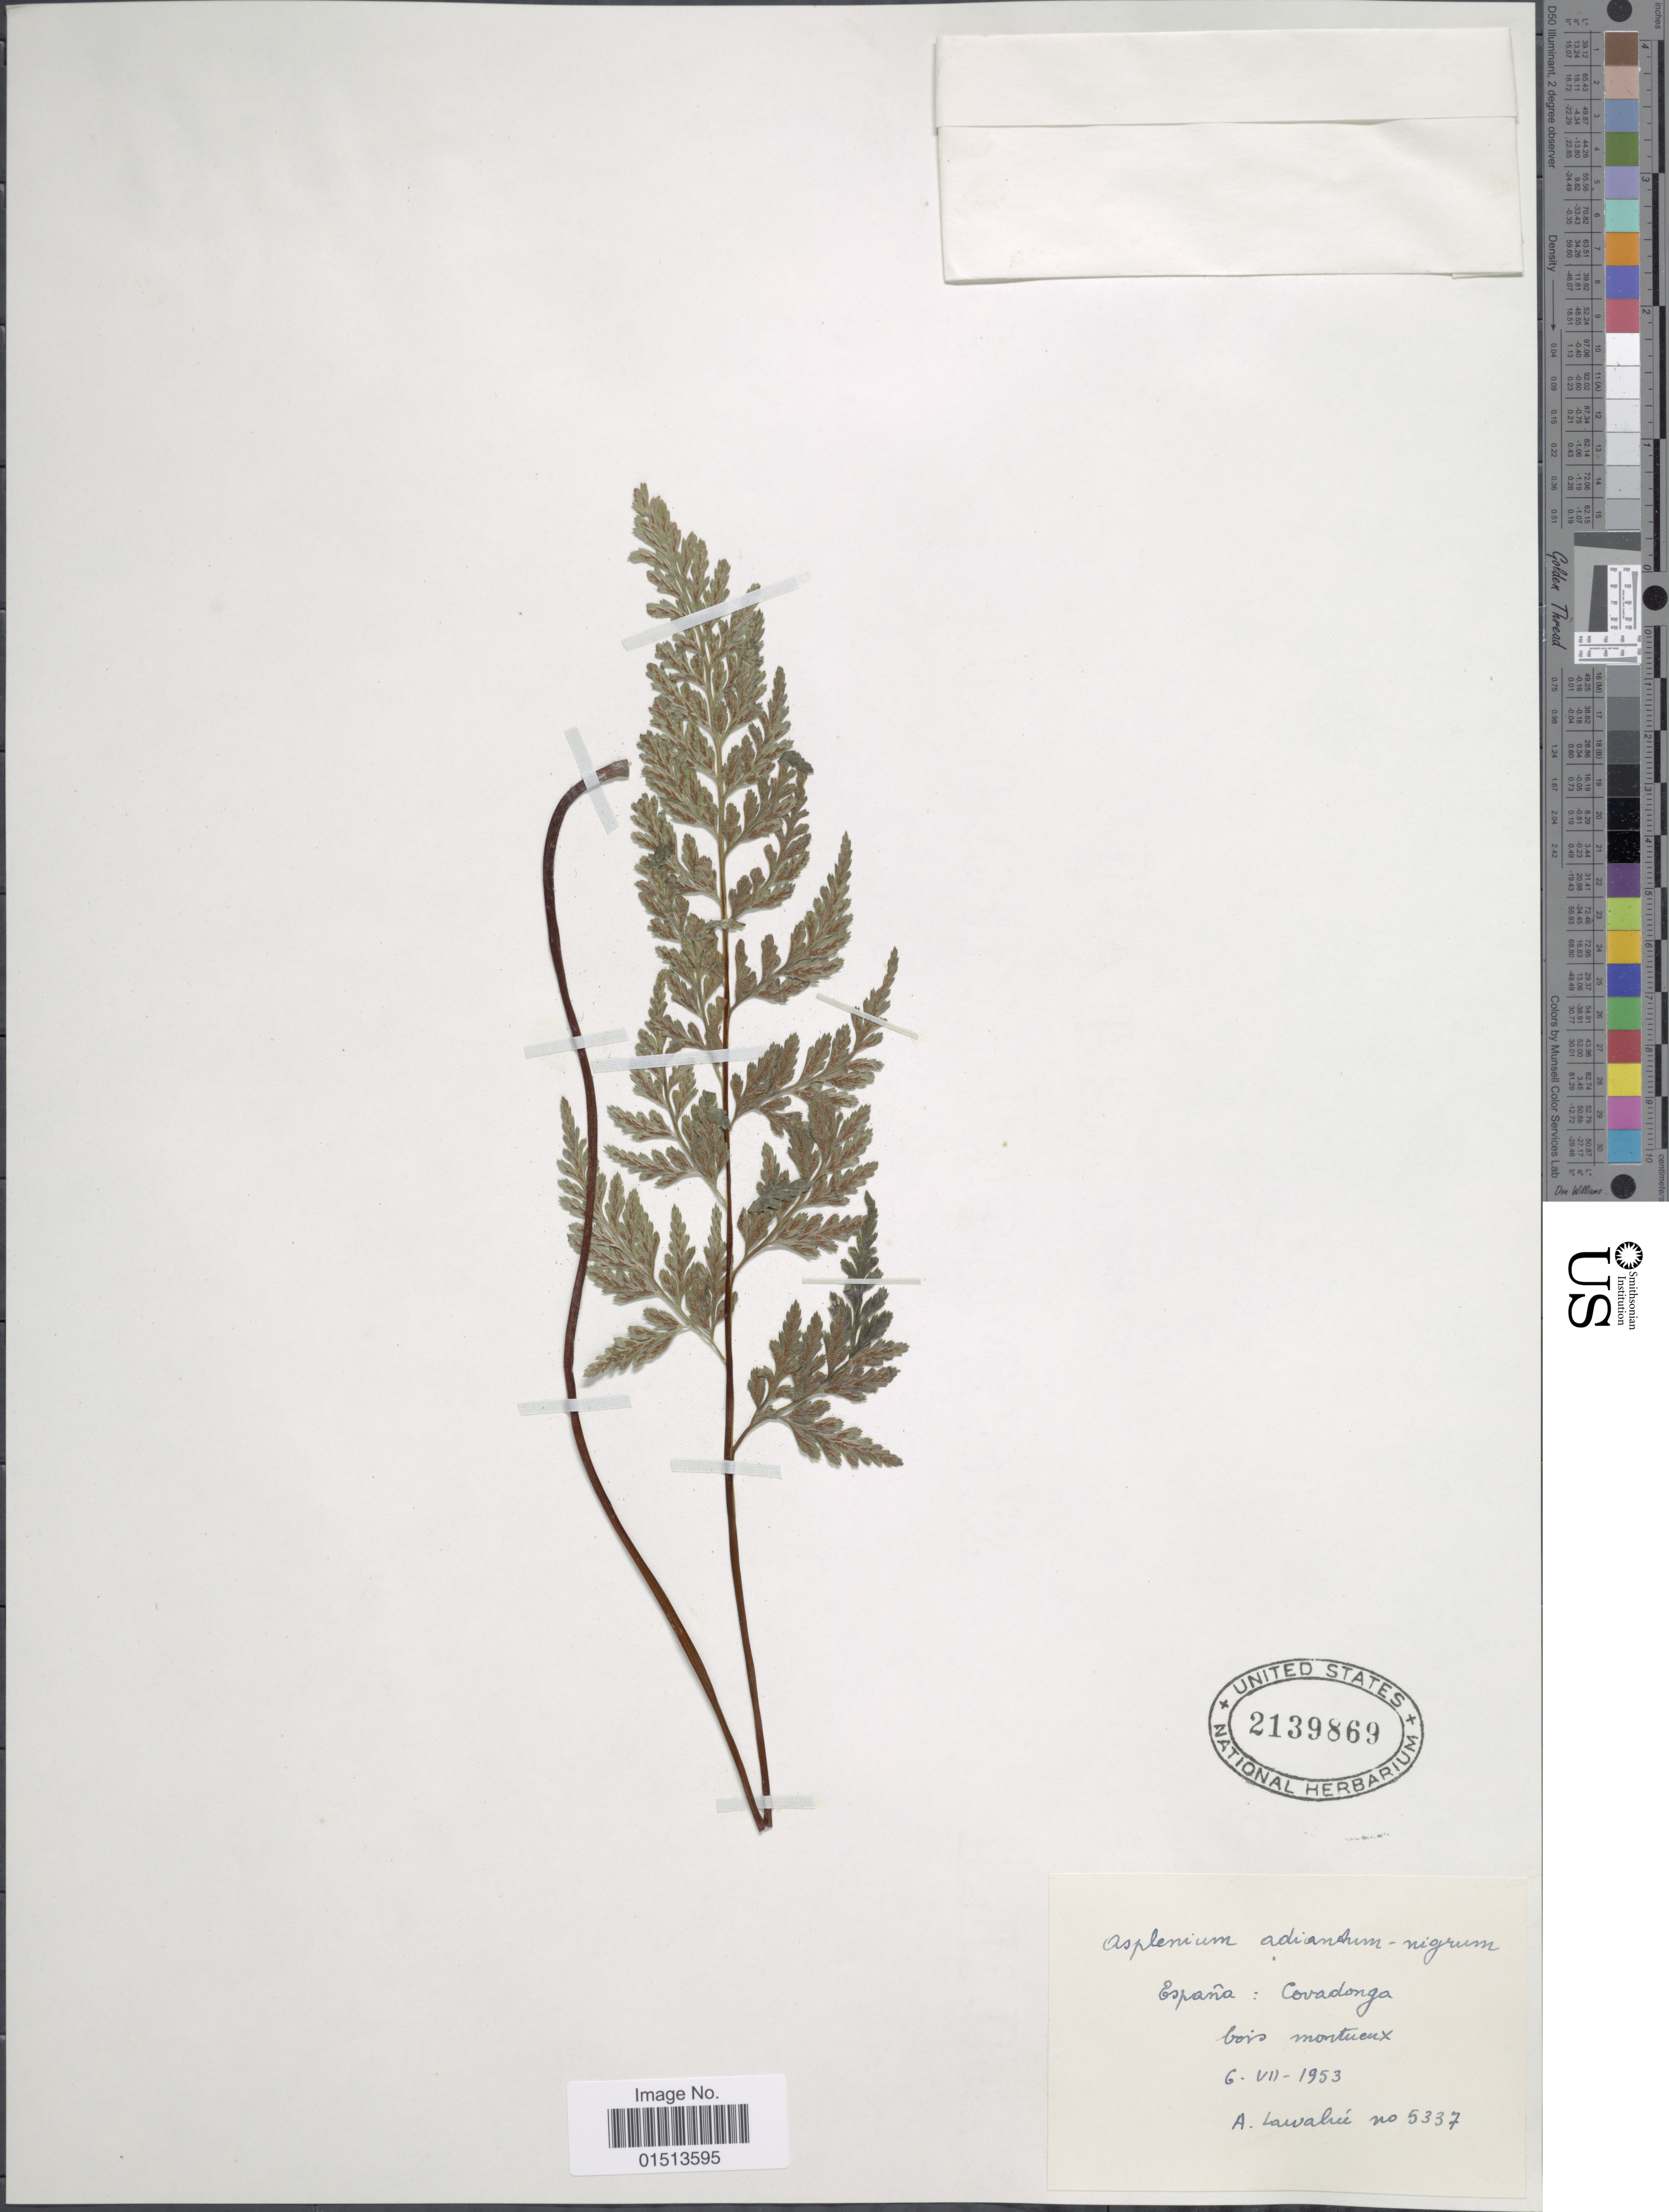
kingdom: Plantae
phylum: Tracheophyta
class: Polypodiopsida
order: Polypodiales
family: Aspleniaceae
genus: Asplenium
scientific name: Asplenium adiantum-nigrum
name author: L.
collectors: A. G. Lawalrée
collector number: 5337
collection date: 1953-07-06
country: Spain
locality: Covadonga boris montueux.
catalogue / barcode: US 2139869